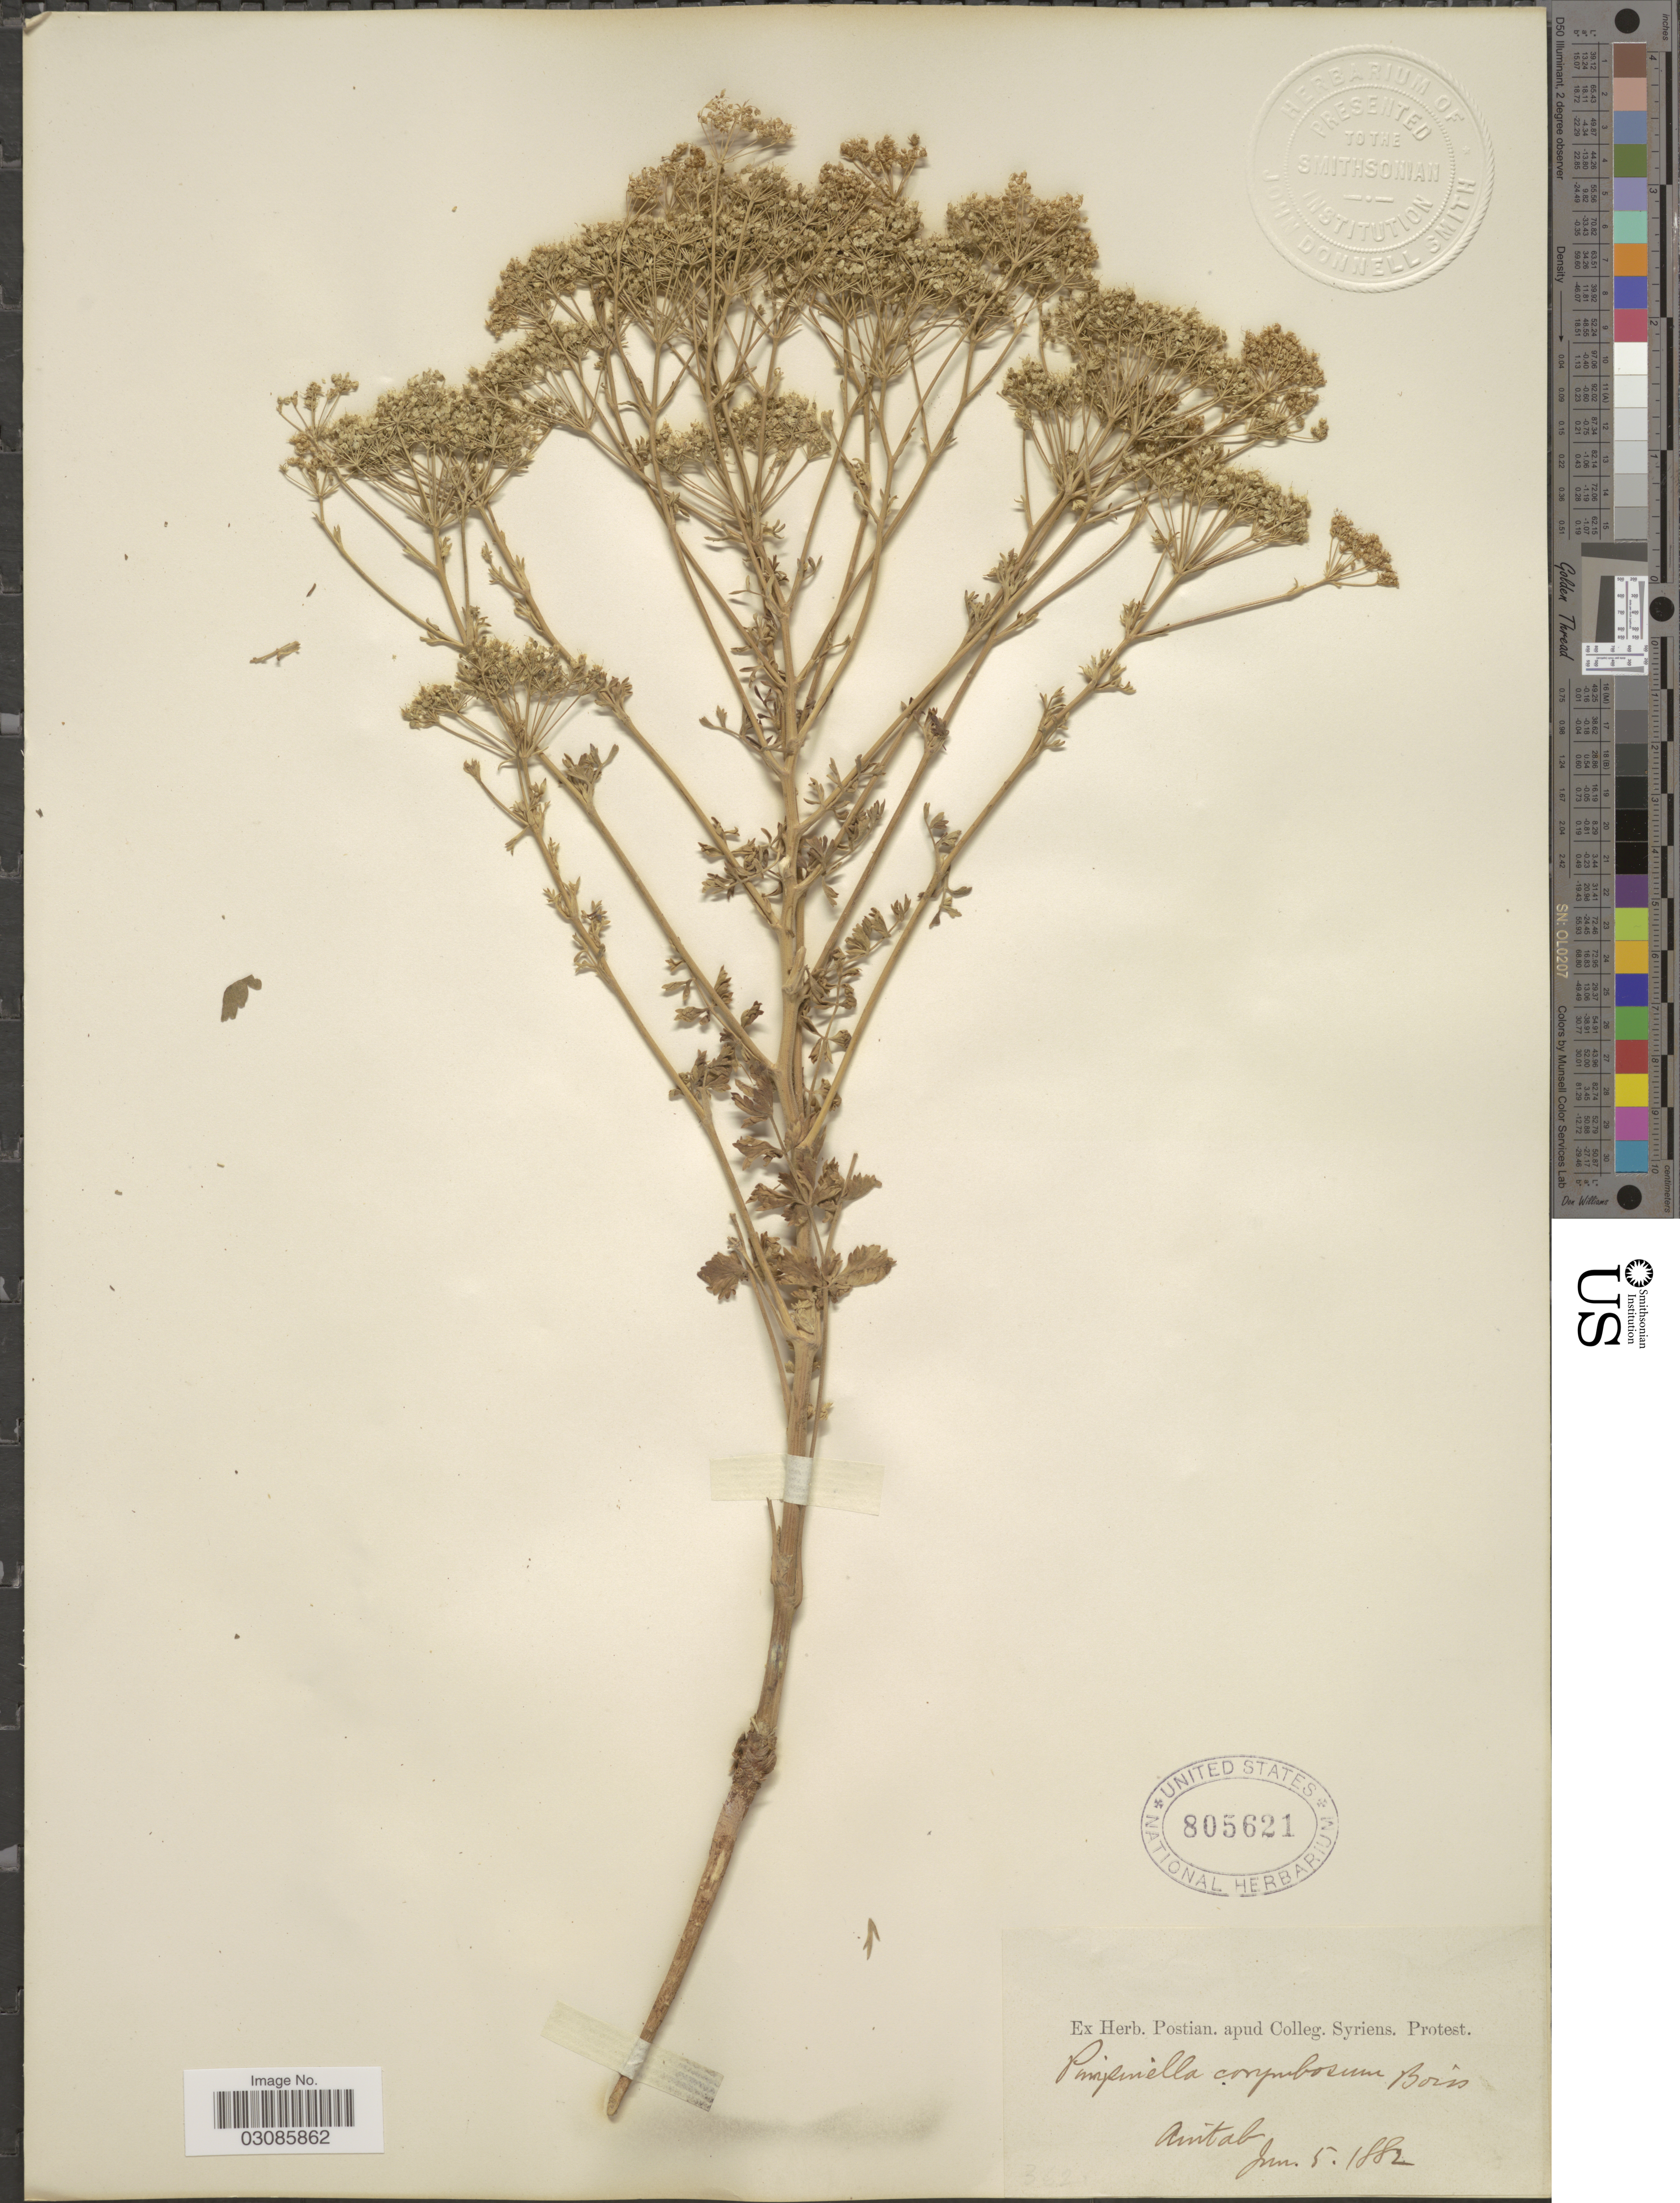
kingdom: Plantae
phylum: Tracheophyta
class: Magnoliopsida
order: Apiales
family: Apiaceae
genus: Pimpinella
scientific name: Pimpinella corymbosa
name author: Boiss.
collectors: ex herb. Postian. apud Colleg. Syriens. Protest. USE "Fannie P. A. Shepard" (10308853) AS PRIMARY COLLECTOR INSTEAD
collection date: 1882-06-05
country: Turkey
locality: Aintab.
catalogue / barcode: US 805621